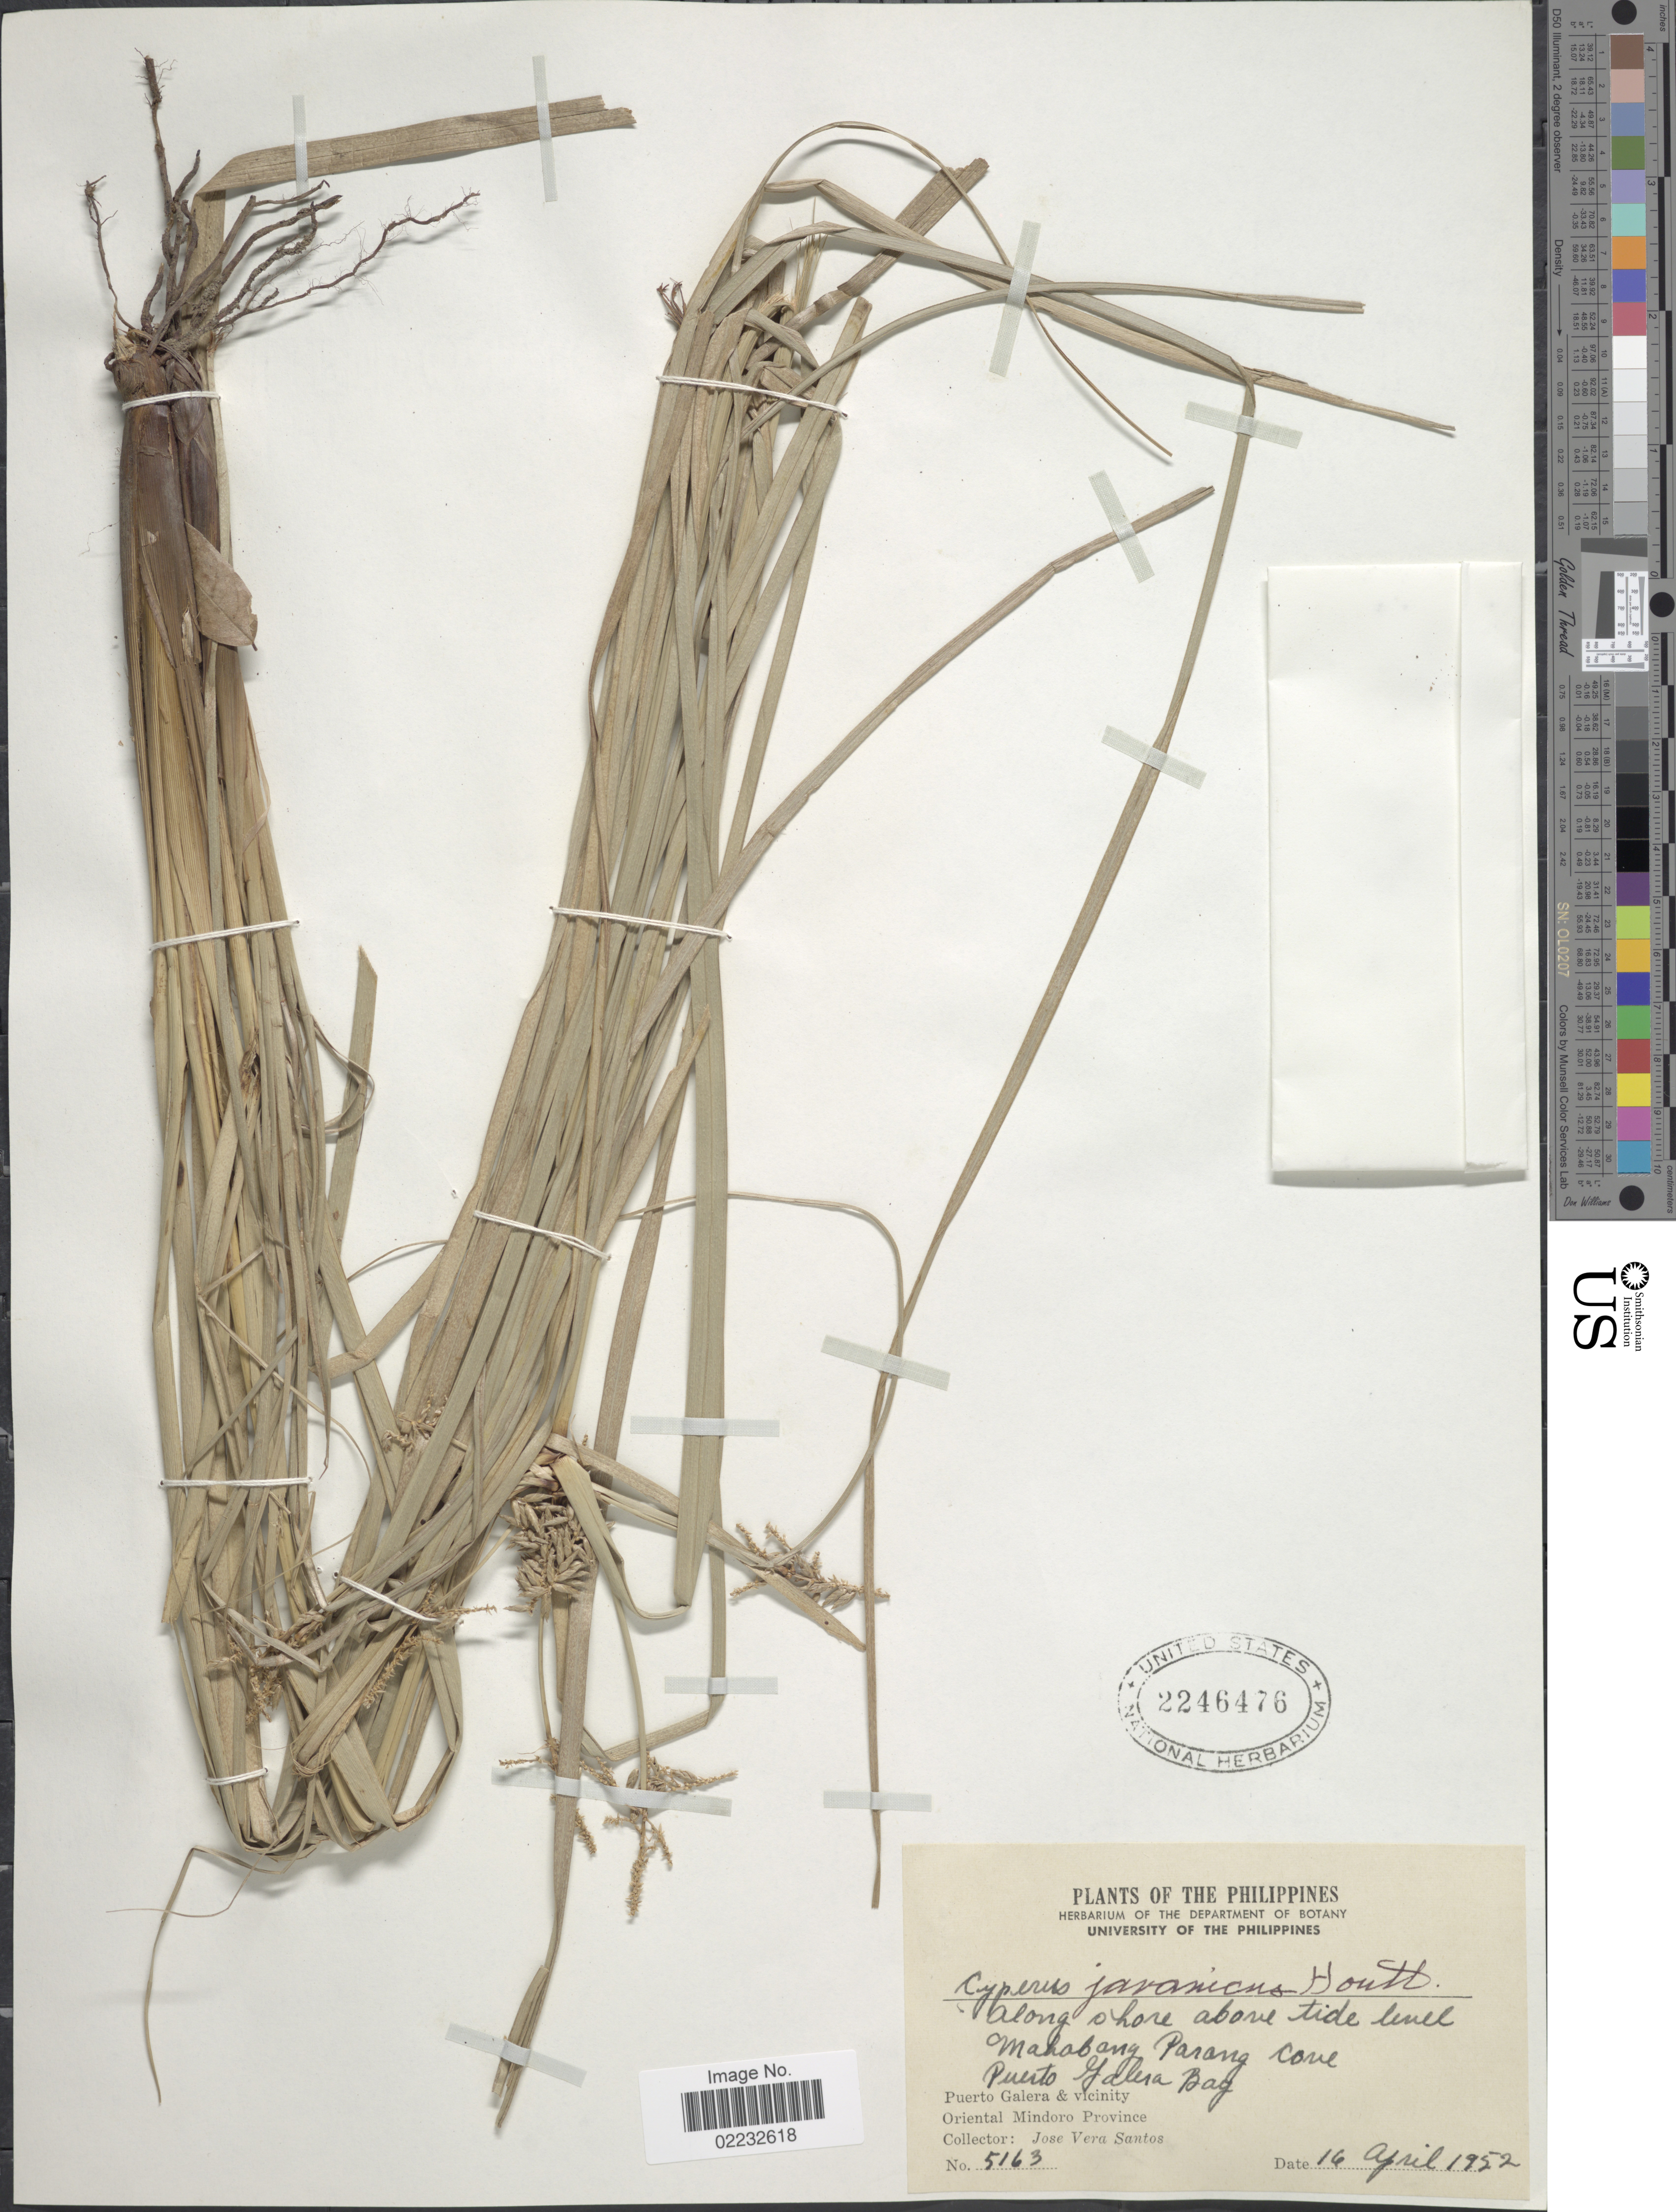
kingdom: Plantae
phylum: Tracheophyta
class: Liliopsida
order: Poales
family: Cyperaceae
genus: Cyperus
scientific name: Cyperus javanicus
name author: Houtt.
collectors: J. Santos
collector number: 5163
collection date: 1952-04-16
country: Philippines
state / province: Mimaropa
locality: Along shore above tide level. Mahabang parang cove. Puerto Galera Bay. Puerto Galera & vicinity. Oriental Mindoro Province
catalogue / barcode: US 2246476